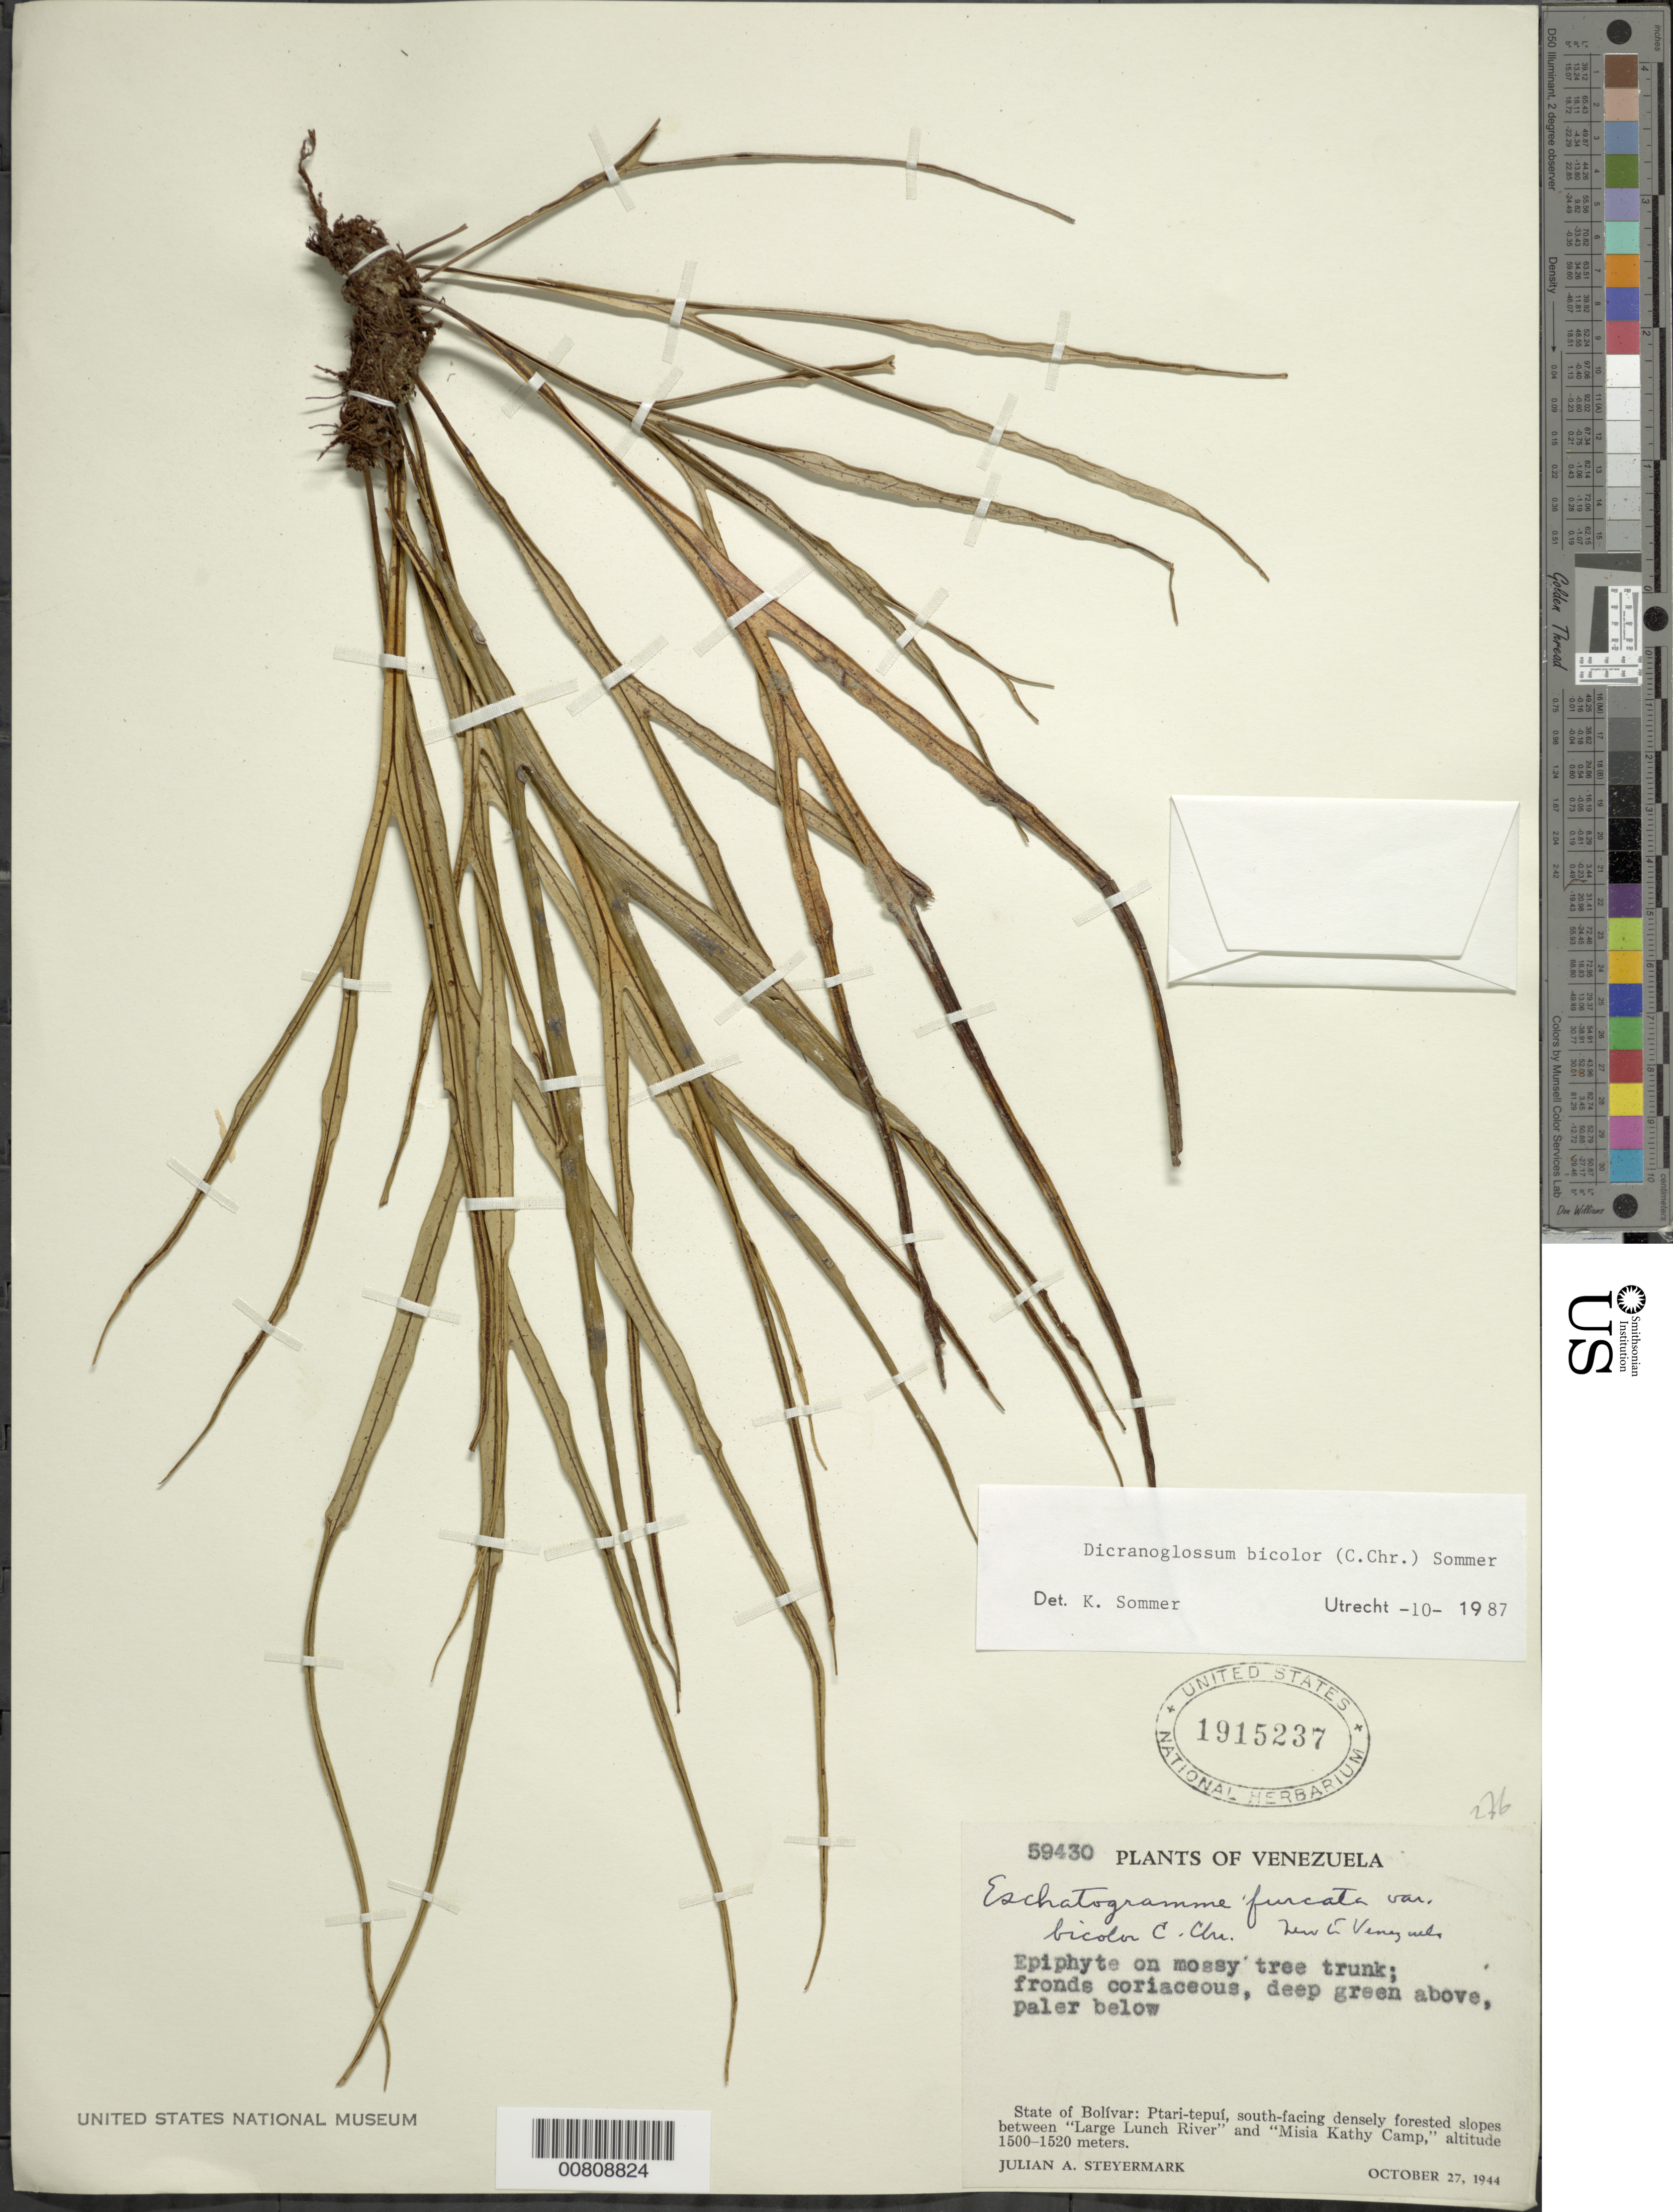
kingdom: Plantae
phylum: Tracheophyta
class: Polypodiopsida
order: Polypodiales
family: Polypodiaceae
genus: Pleopeltis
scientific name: Pleopeltis furcata var. bicolor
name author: (L.) A.R. Sm.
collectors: J. Steyermark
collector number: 59430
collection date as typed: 27-Oct-44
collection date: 1944-10-27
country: Venezuela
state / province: Bolívar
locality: Ptari-tepuí, between "Large Lunch River" and "Misia Kathy Camp"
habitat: Densely forested slopes; on mossy tree trunk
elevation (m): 1500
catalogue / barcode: US 1915237